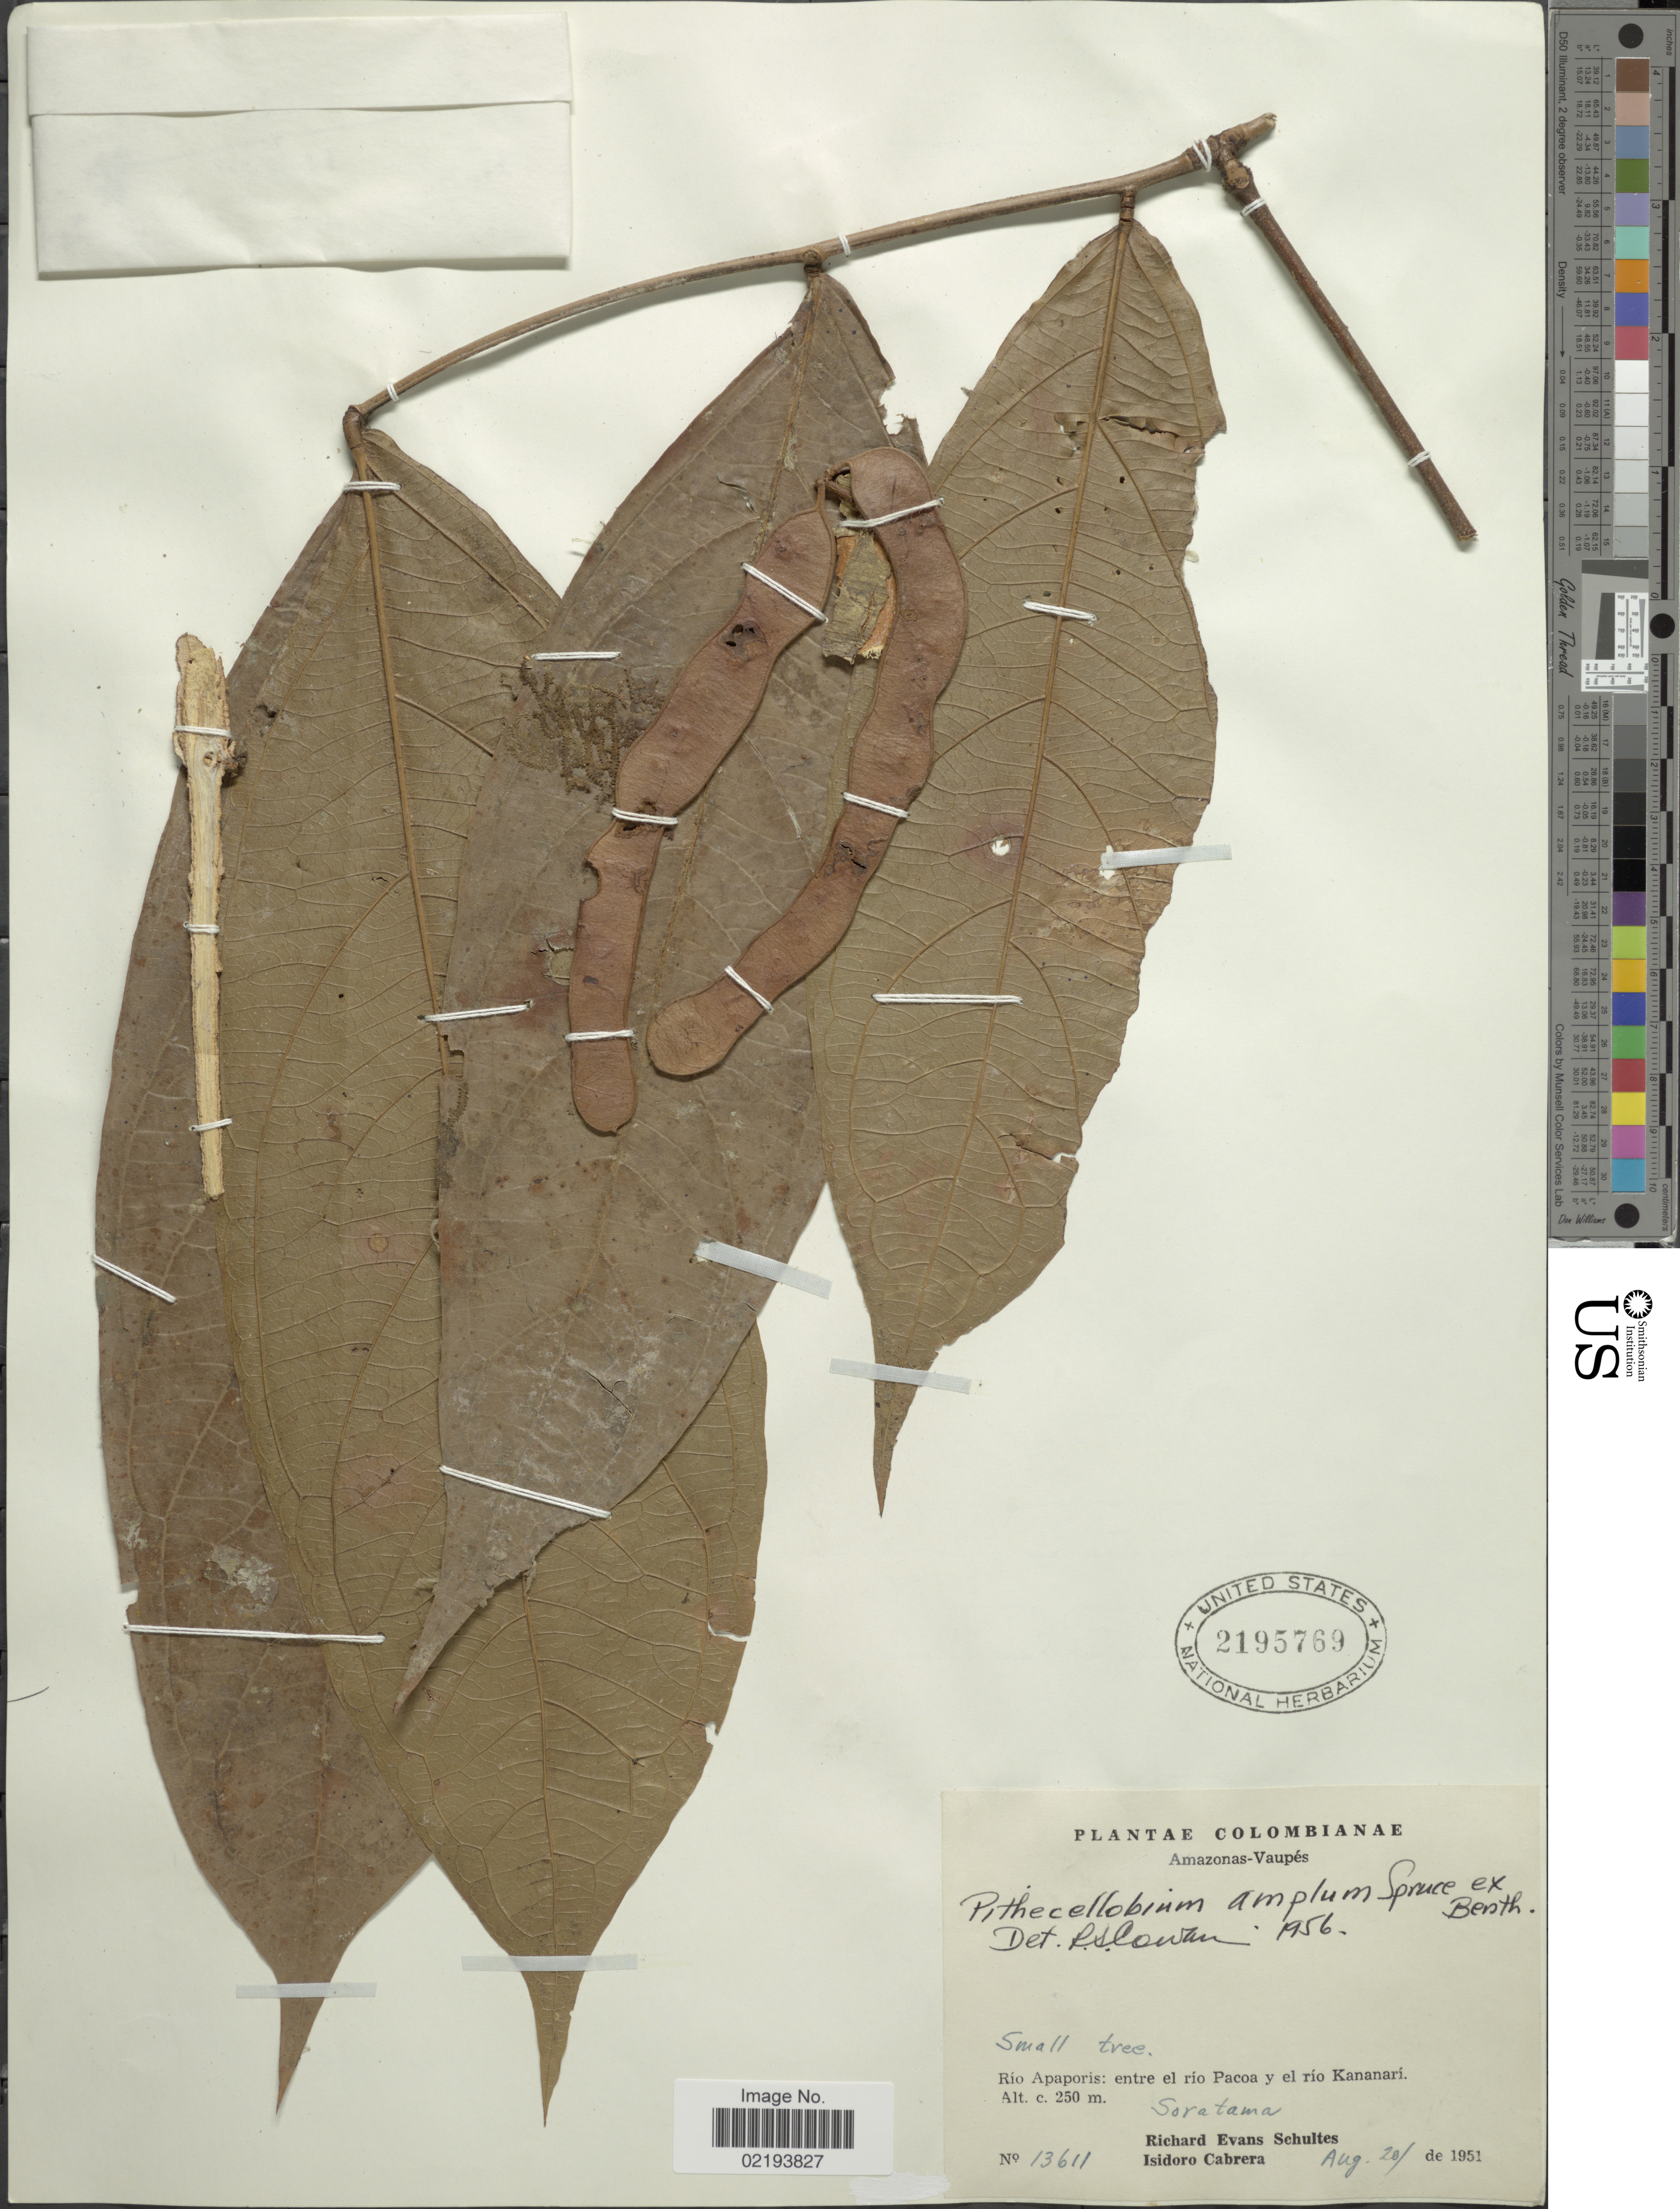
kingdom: Plantae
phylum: Tracheophyta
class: Magnoliopsida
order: Fabales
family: Fabaceae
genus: Zygia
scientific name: Zygia ampla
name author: (Benth.) Pittier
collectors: R. E. Schultes & I. Cabrera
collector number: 13611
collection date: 1951-08-20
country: Colombia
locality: Amazonas-Vaupés, Río Apaporis: entre el río Pacoa y el río Kananarí, Soratama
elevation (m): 250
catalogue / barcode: US 2195769